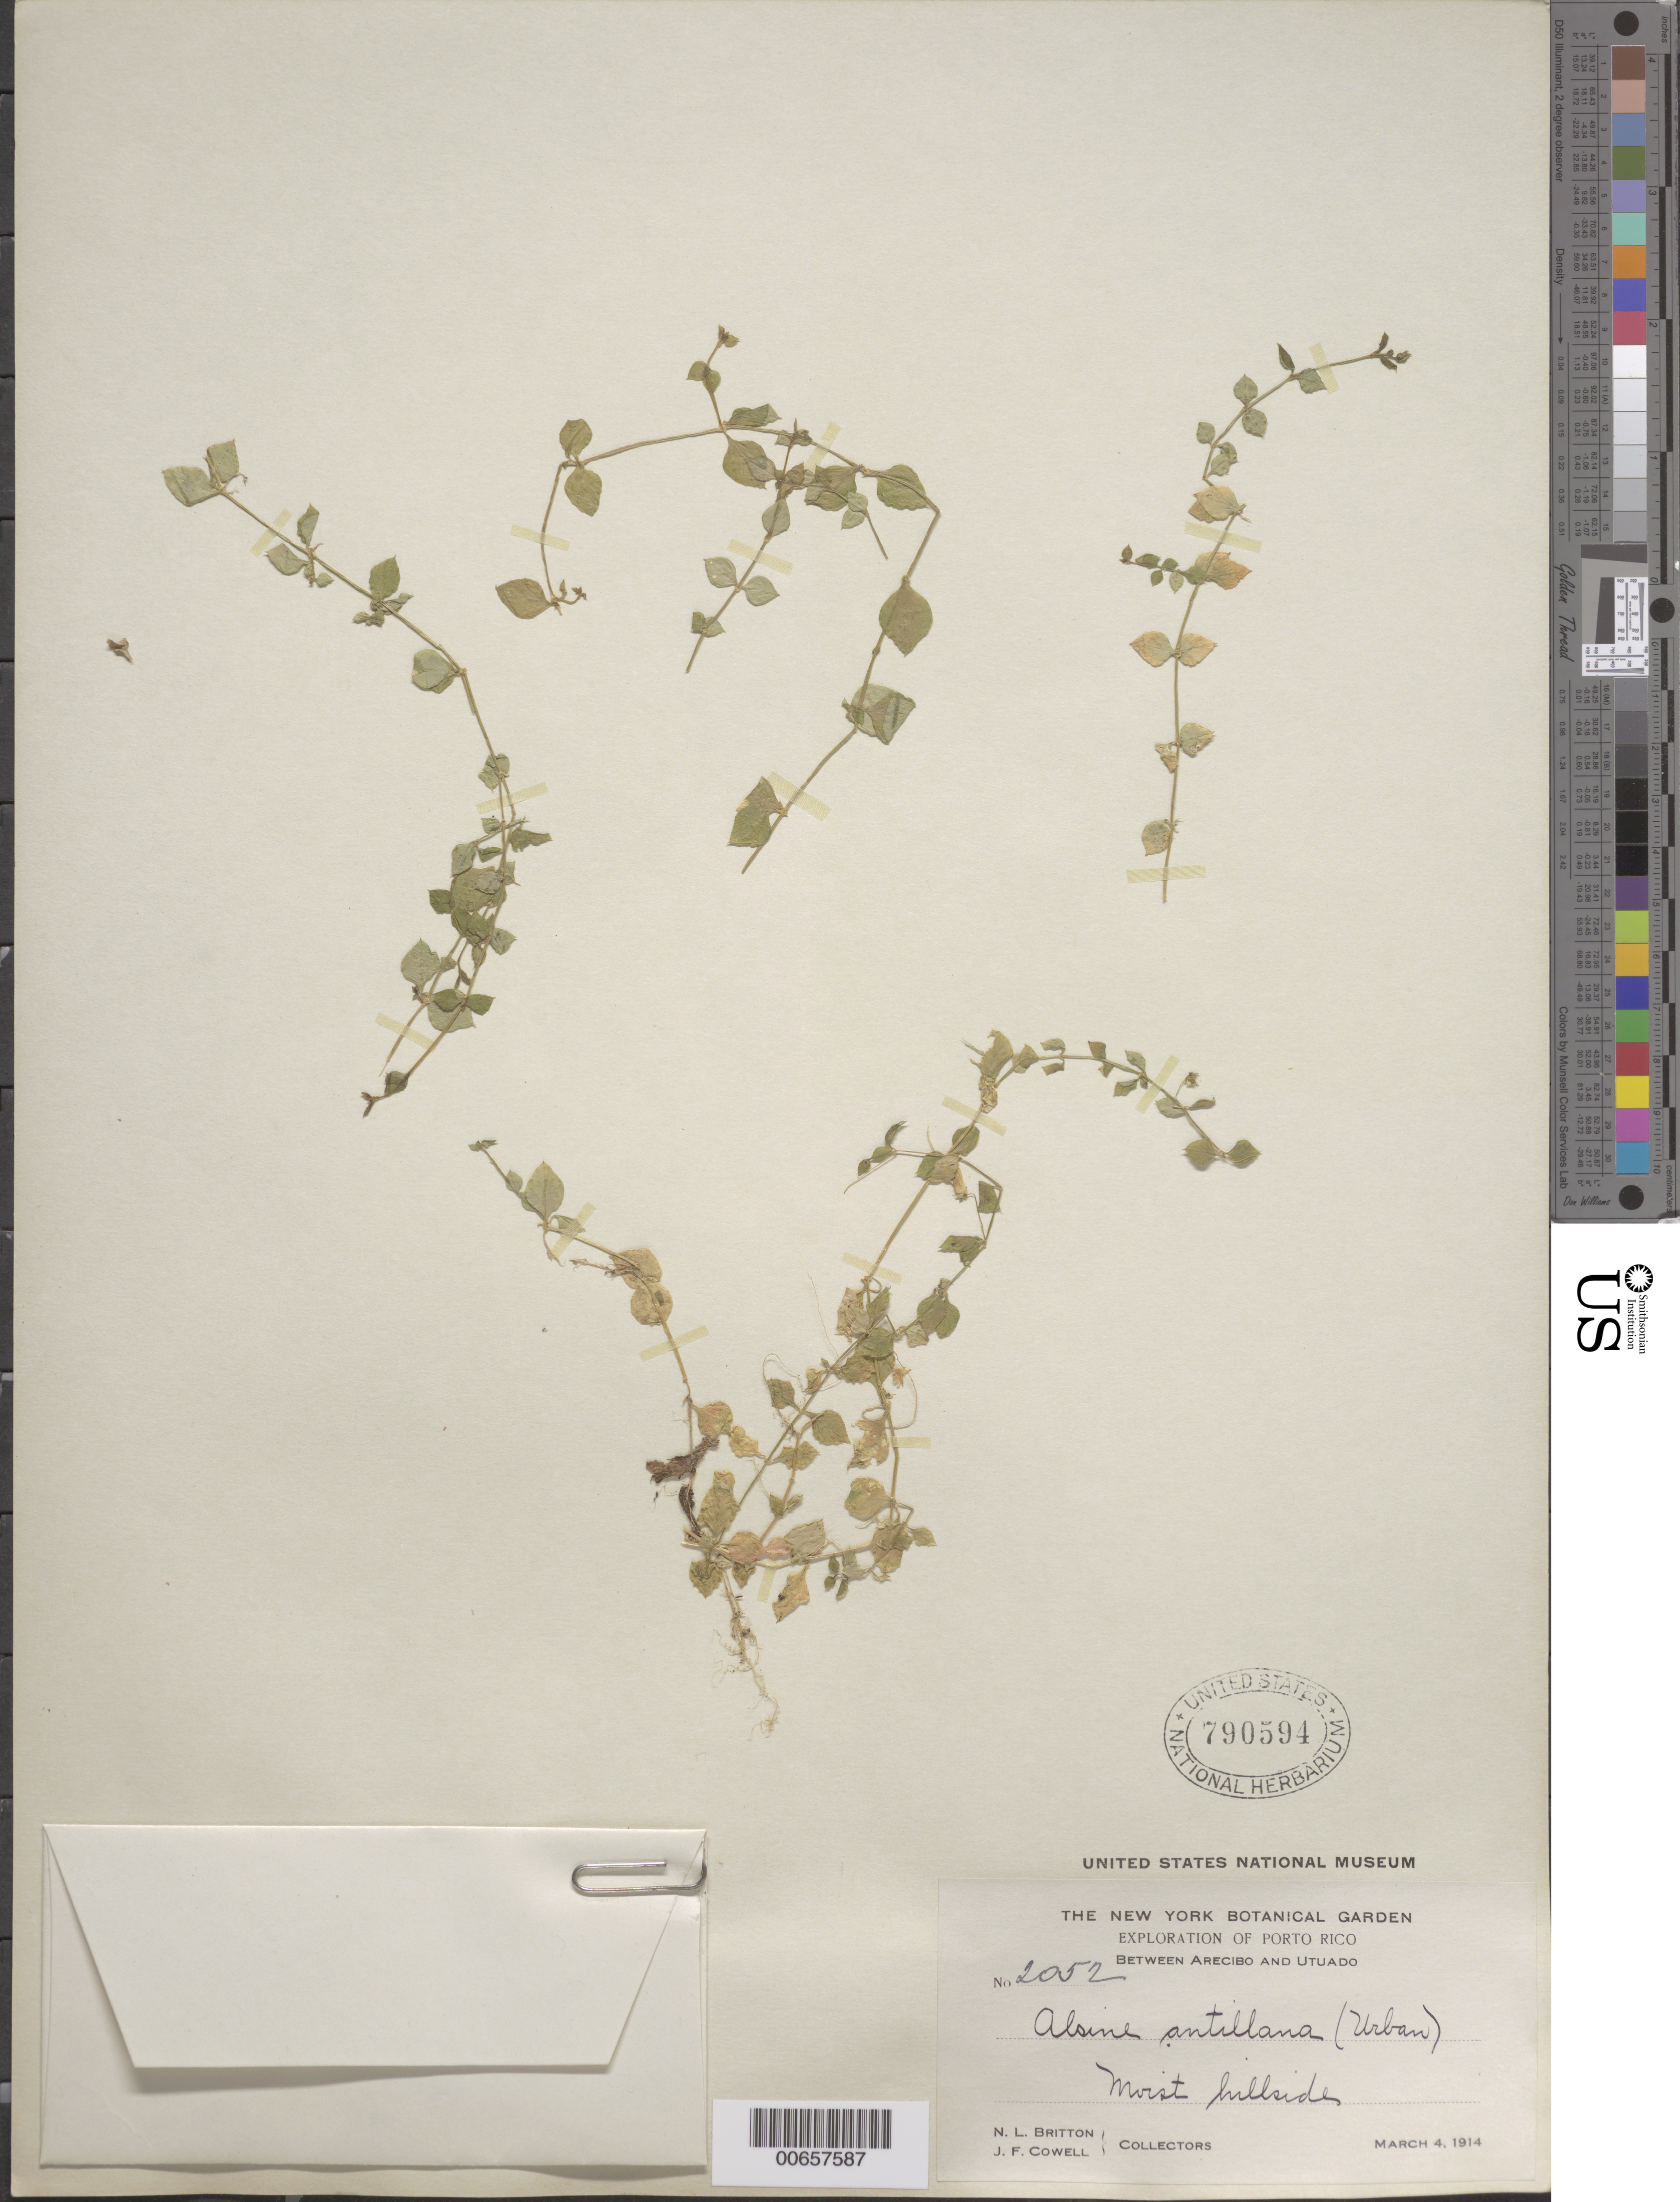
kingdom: Plantae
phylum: Tracheophyta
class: Magnoliopsida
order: Caryophyllales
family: Caryophyllaceae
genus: Alsine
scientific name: Alsine antillana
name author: Urb.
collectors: N. Britton & J. F. Cowell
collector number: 2052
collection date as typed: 04 Mar 1914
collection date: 1914-03-04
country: Puerto Rico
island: Greater Antilles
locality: Arecibo and Utuado, Btw.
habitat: Moist hillside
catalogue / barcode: US 790594